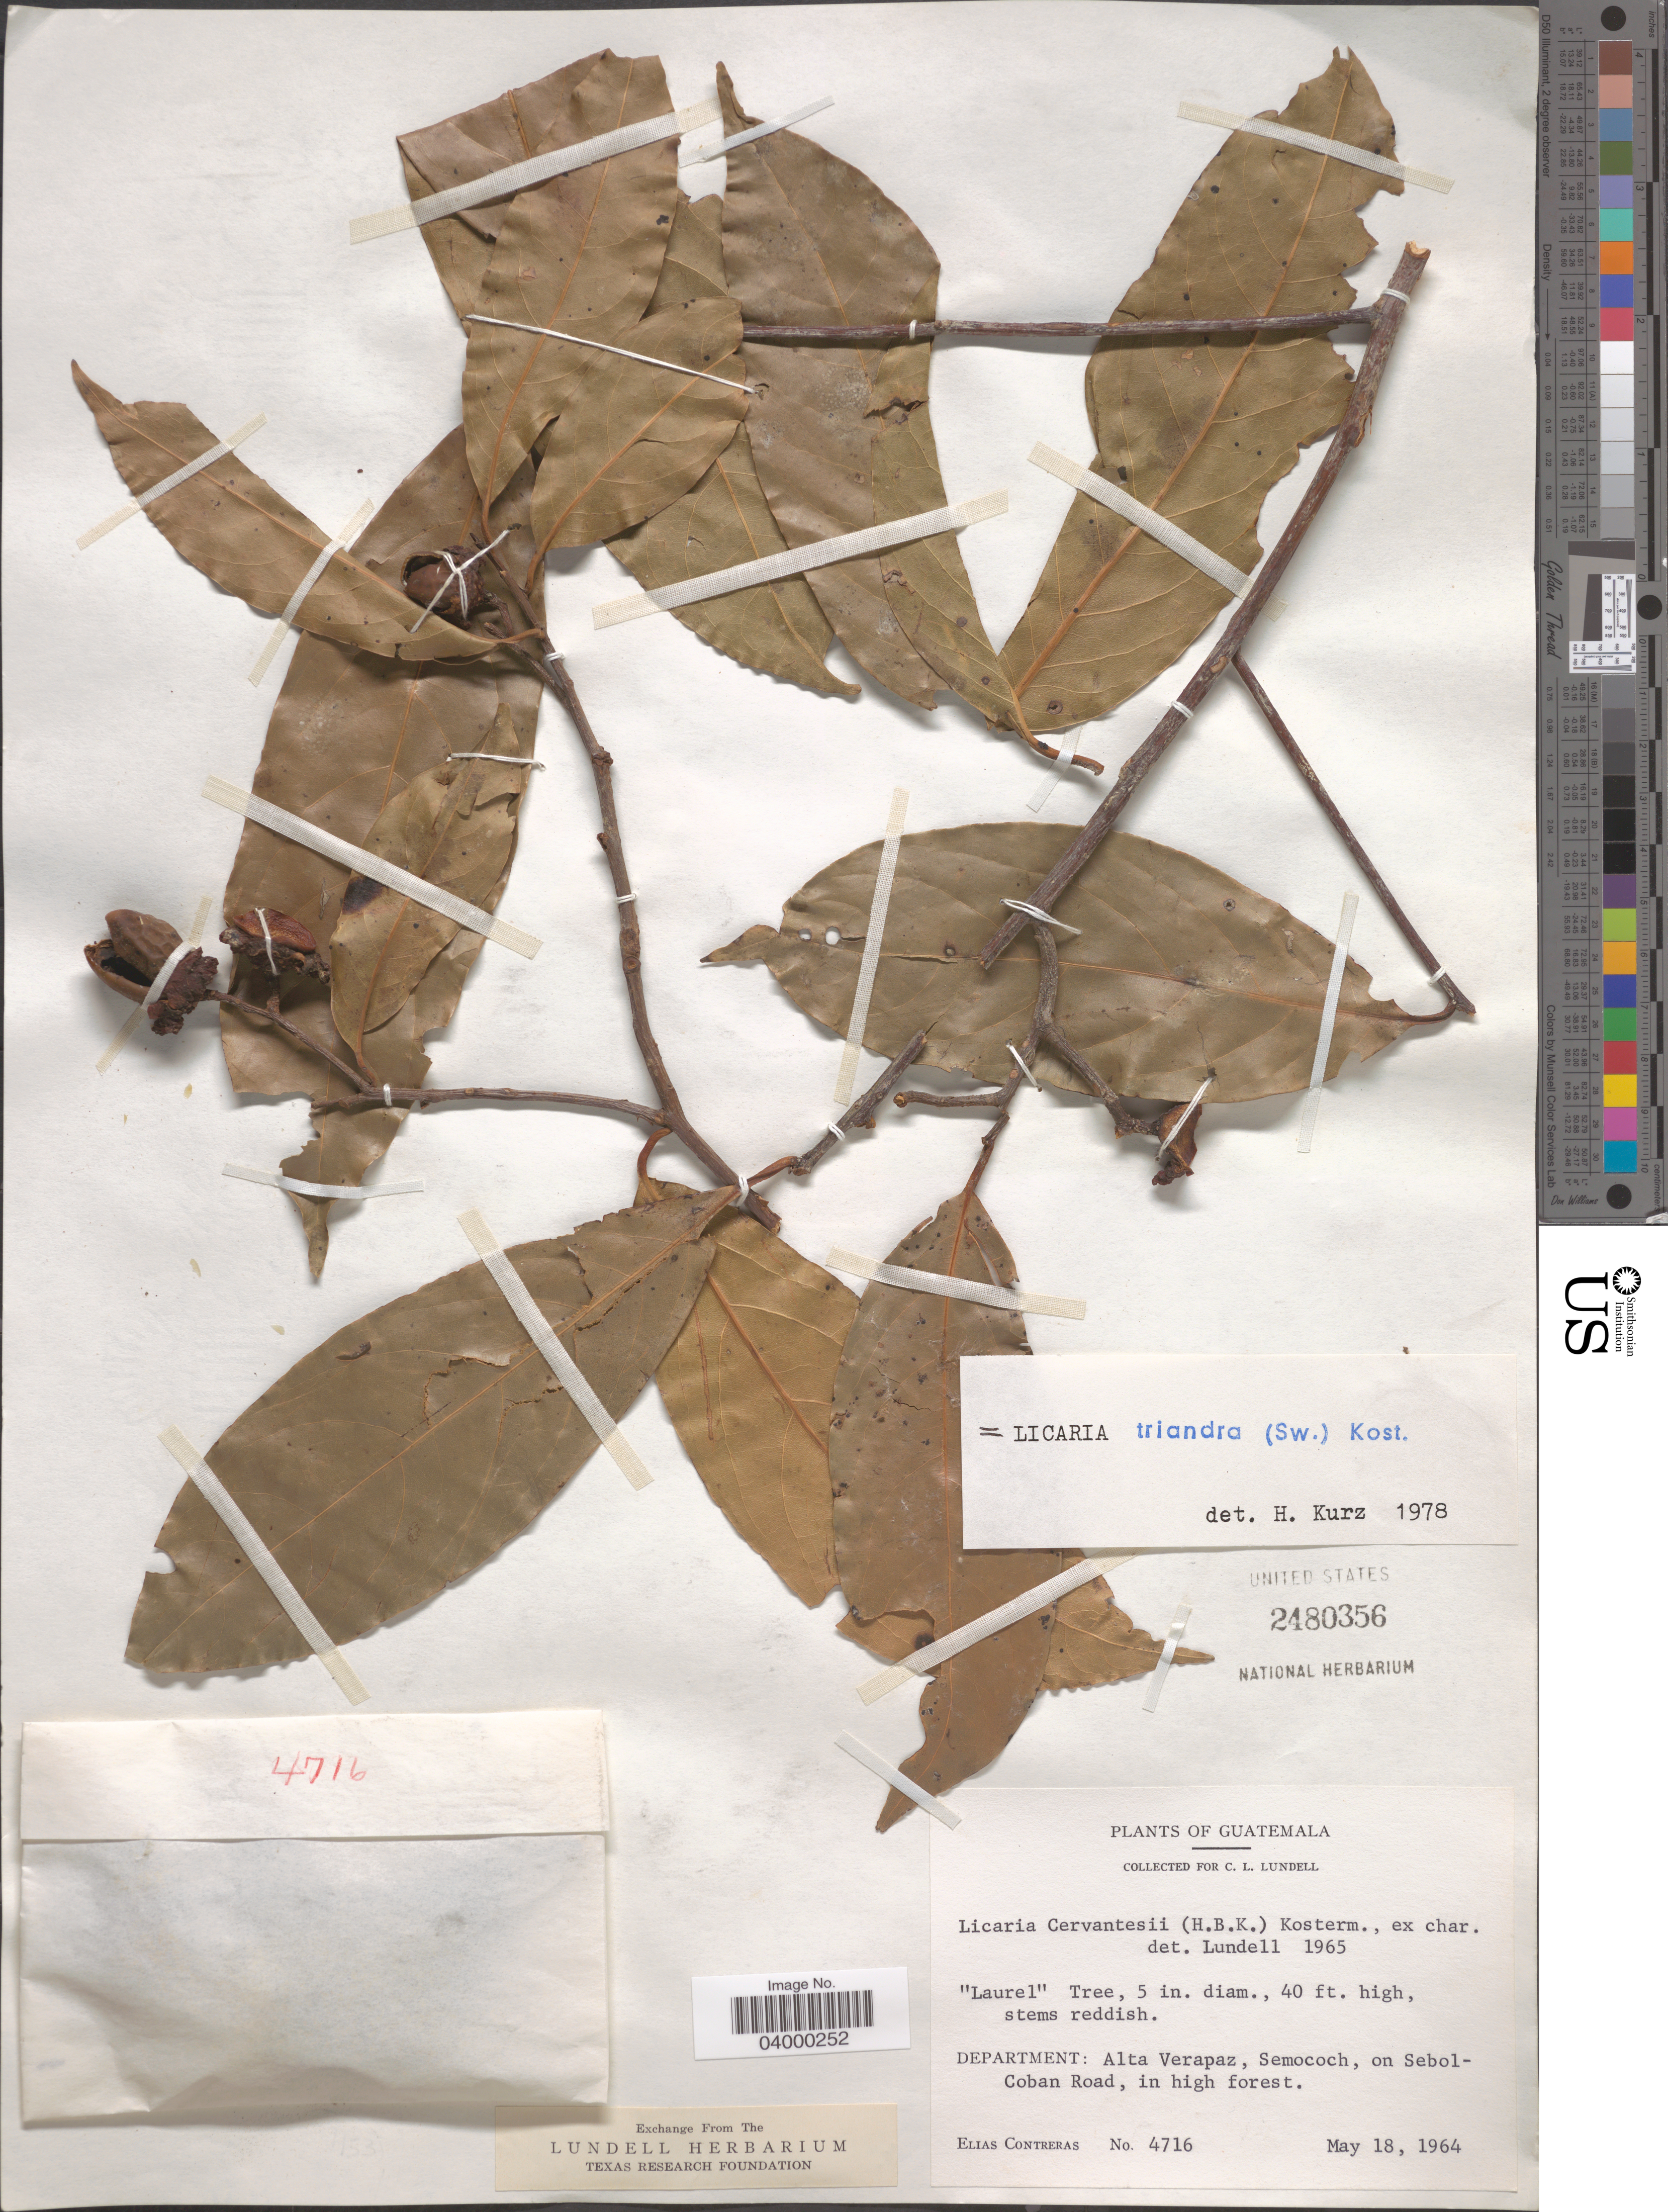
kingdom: Plantae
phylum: Tracheophyta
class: Magnoliopsida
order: Laurales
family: Lauraceae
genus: Licaria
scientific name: Licaria triandra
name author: (Sw.) Kosterm.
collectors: E. Contreras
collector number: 4716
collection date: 1964-05-18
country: Guatemala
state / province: Alta Verapaz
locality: Department: Alta Verapaz, Semococh, on Sebol-Coban Road.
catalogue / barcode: US 2480356